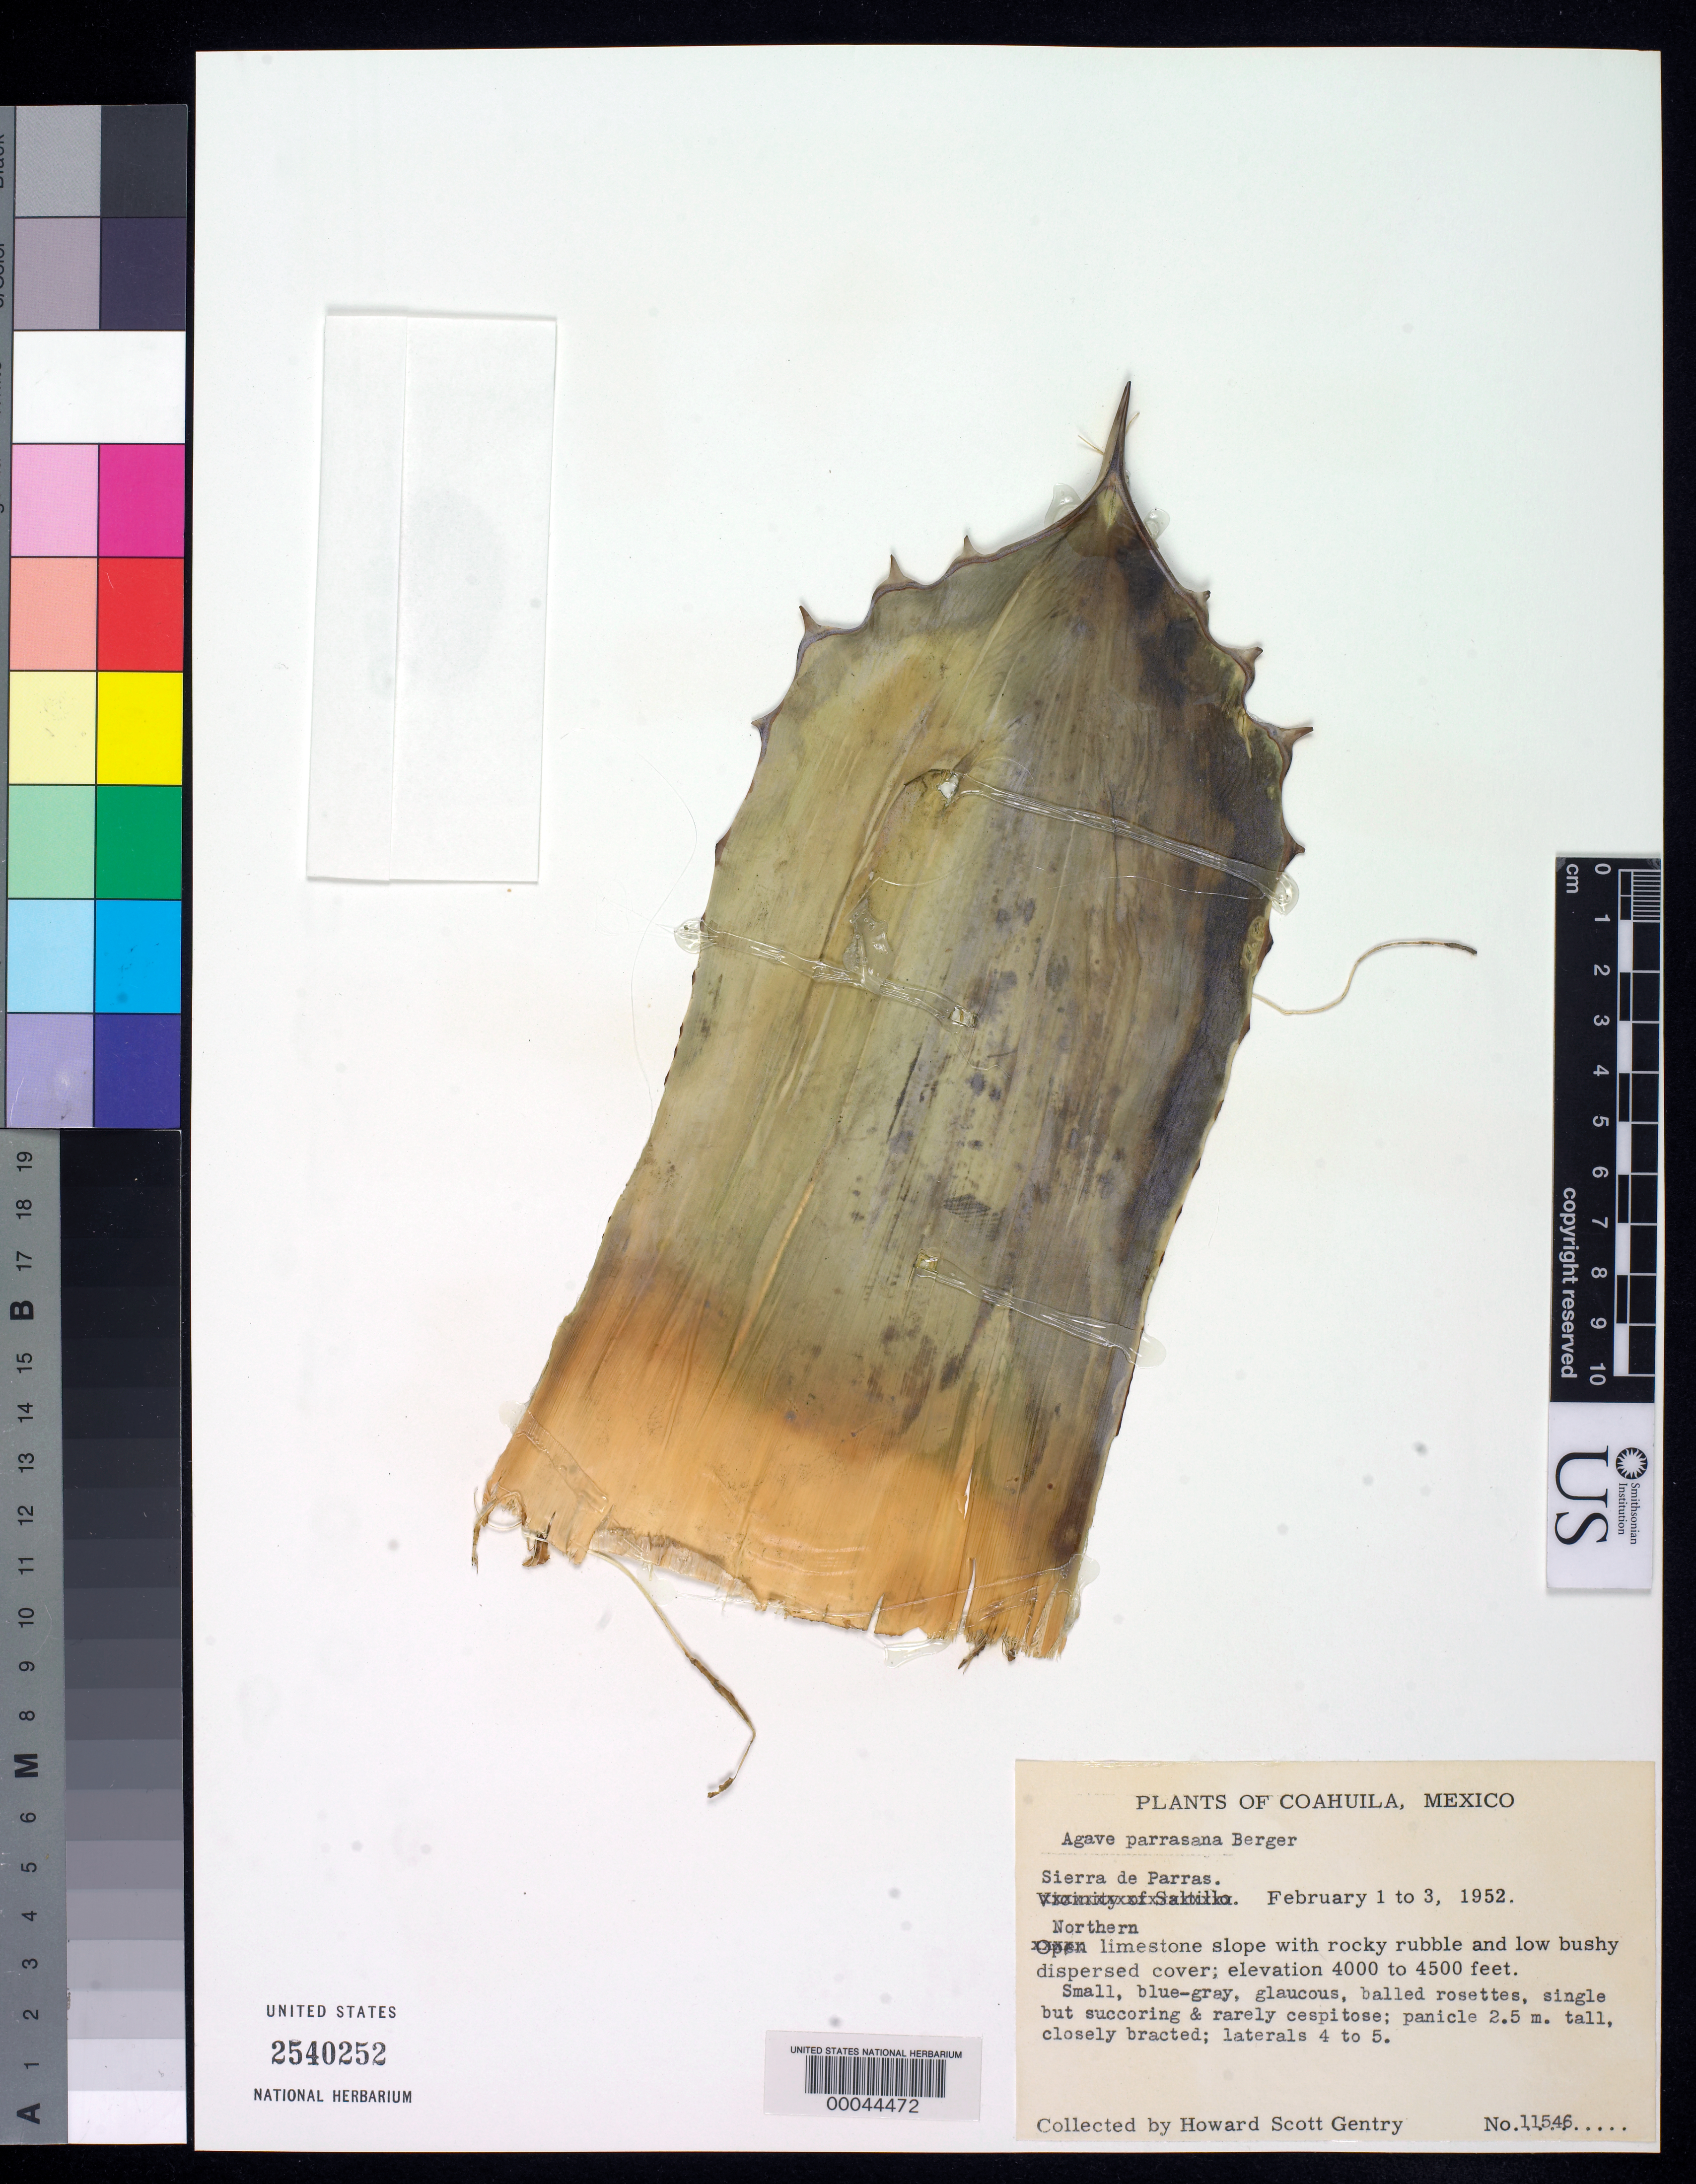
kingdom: Plantae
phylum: Tracheophyta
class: Liliopsida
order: Asparagales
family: Asparagaceae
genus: Agave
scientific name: Agave parrasana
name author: A. Berger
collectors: H. S. Gentry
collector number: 11546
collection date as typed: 01 Feb 1952 to 03 Feb 1952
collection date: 1952-02-01/1952-02-03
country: Mexico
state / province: Coahuila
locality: Sierra de Parras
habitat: N limestone slope w/rocky rubble & low bushy dispersed cover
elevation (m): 1219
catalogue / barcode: US 2540252